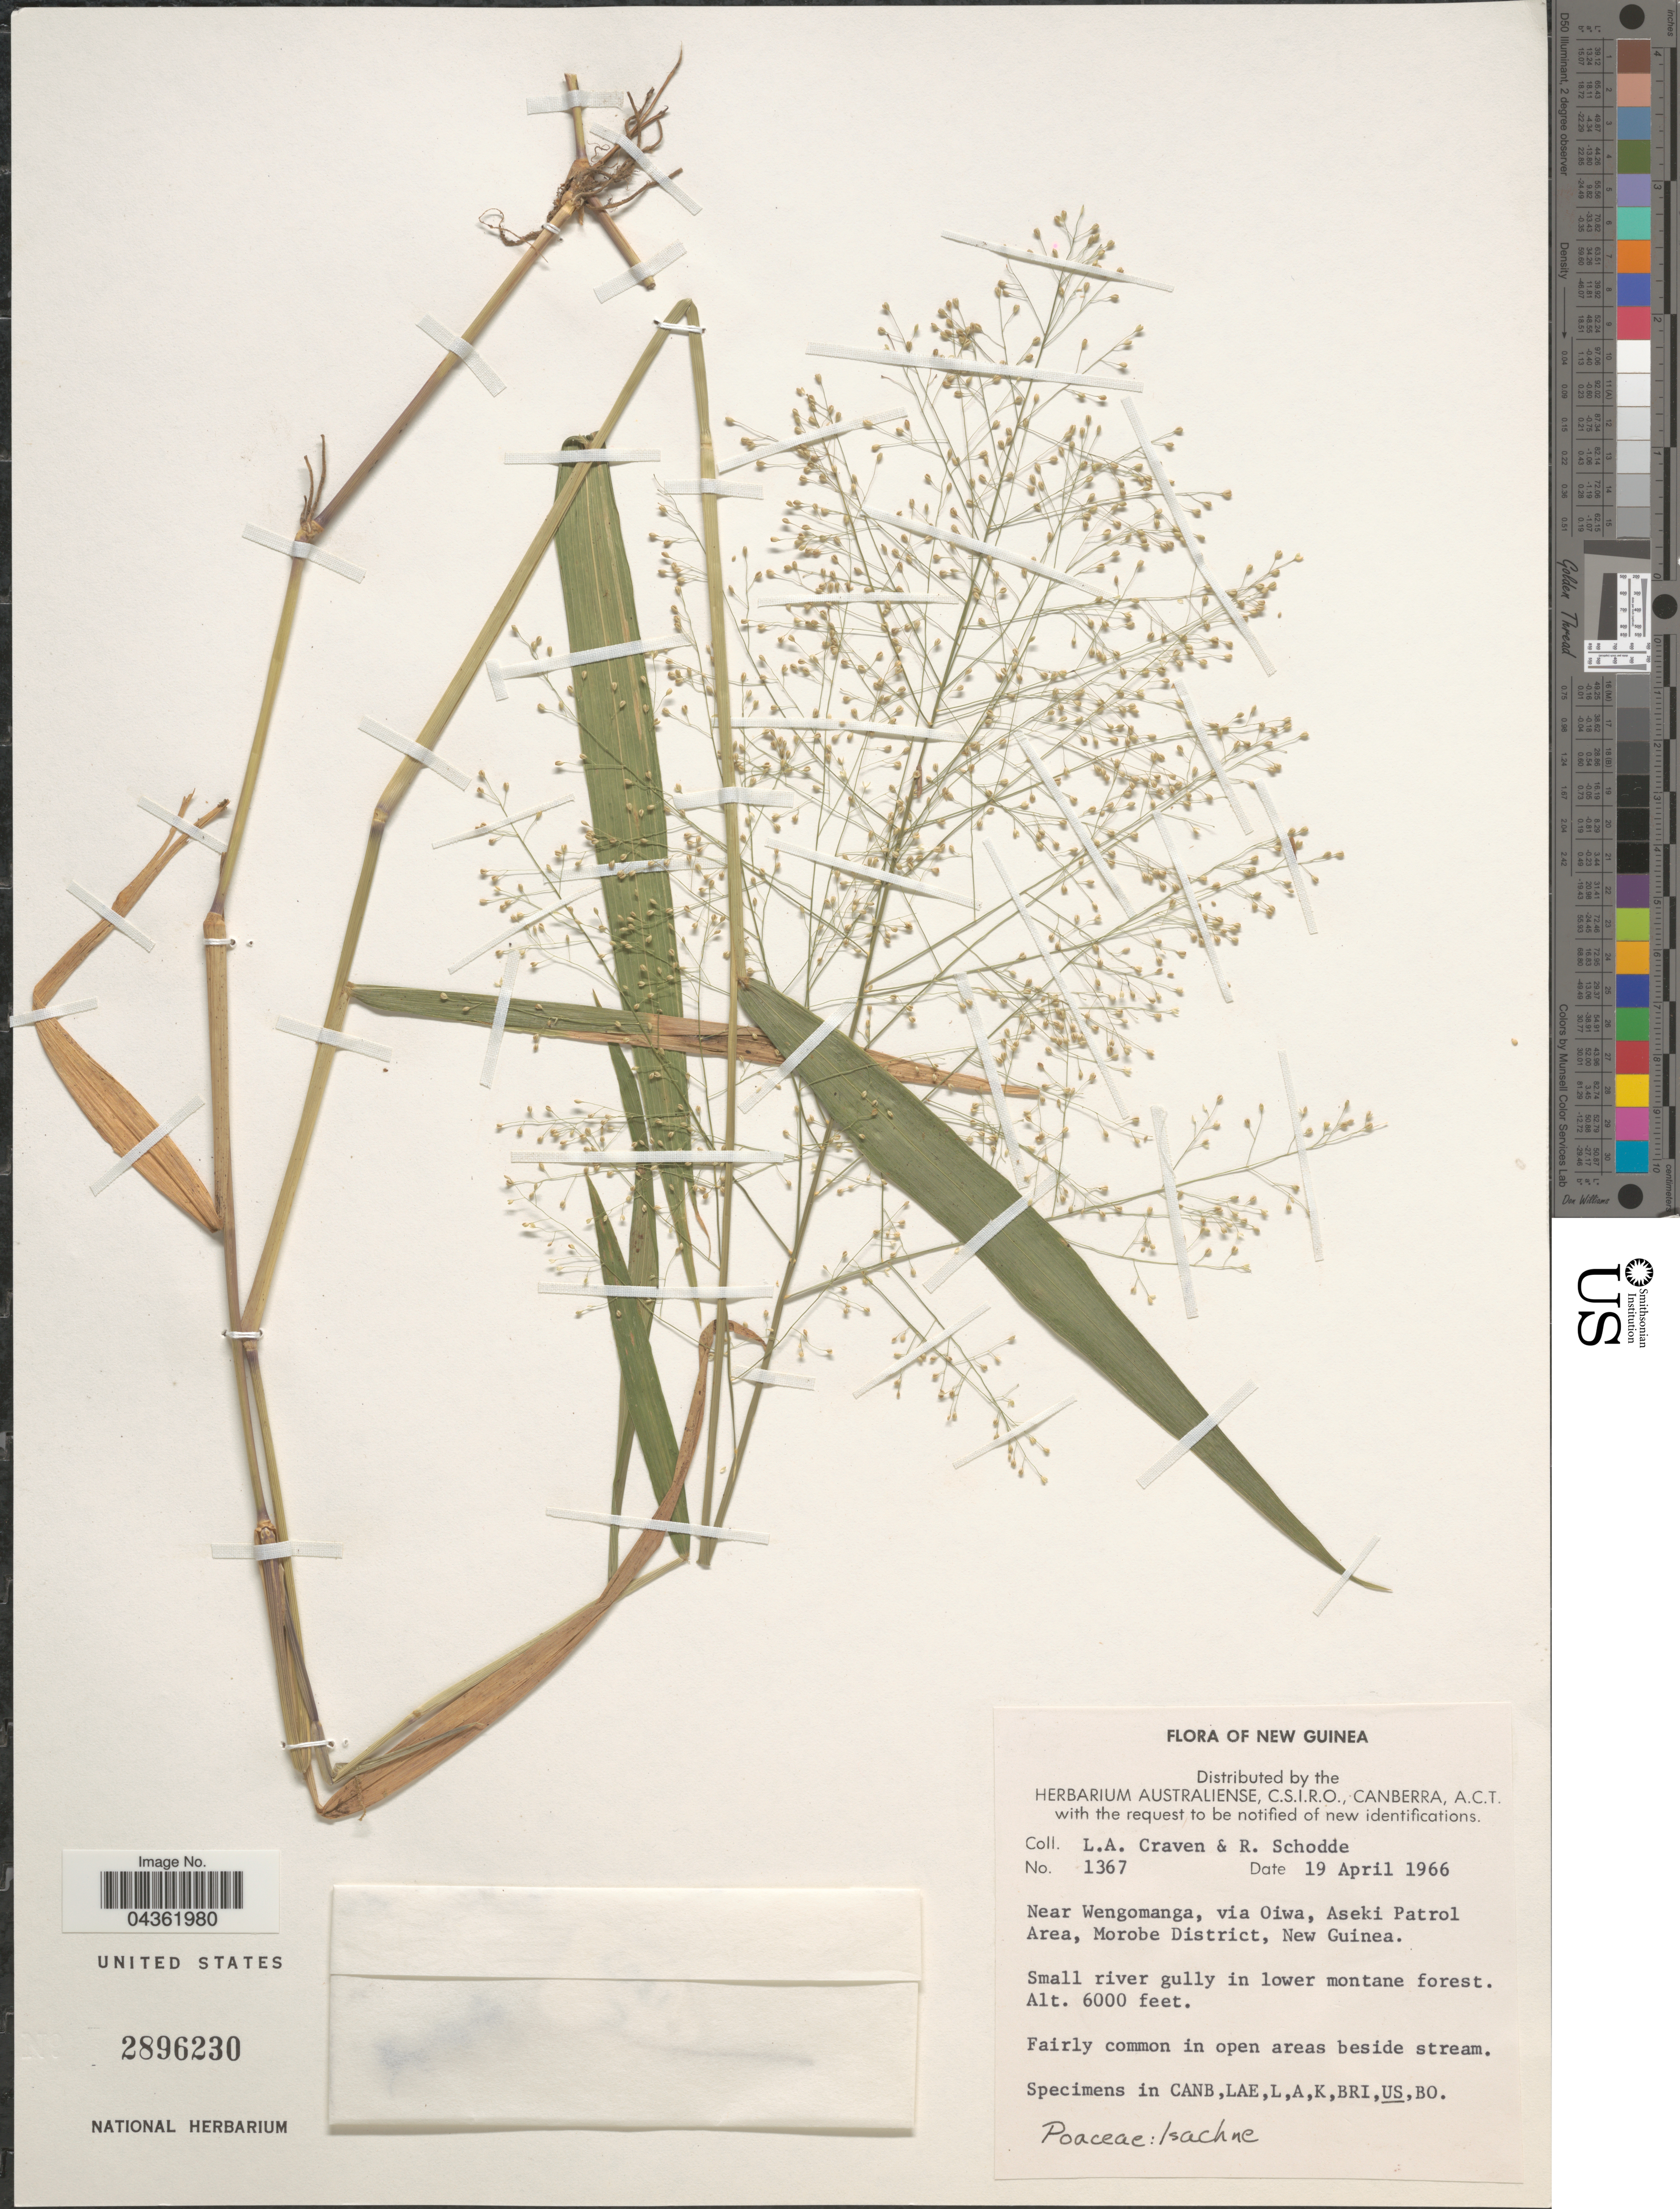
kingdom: Plantae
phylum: Tracheophyta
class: Liliopsida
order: Poales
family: Poaceae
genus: Isachne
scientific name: Isachne sp.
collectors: L. A. Craven & R. Schodde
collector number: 1367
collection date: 1966-04-19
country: Papua New Guinea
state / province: Morobe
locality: Near Wengomanga, via Oiwa, Aseki Patrol Area, Morobe District, New Guinea.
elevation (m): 1829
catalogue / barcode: US 2896230